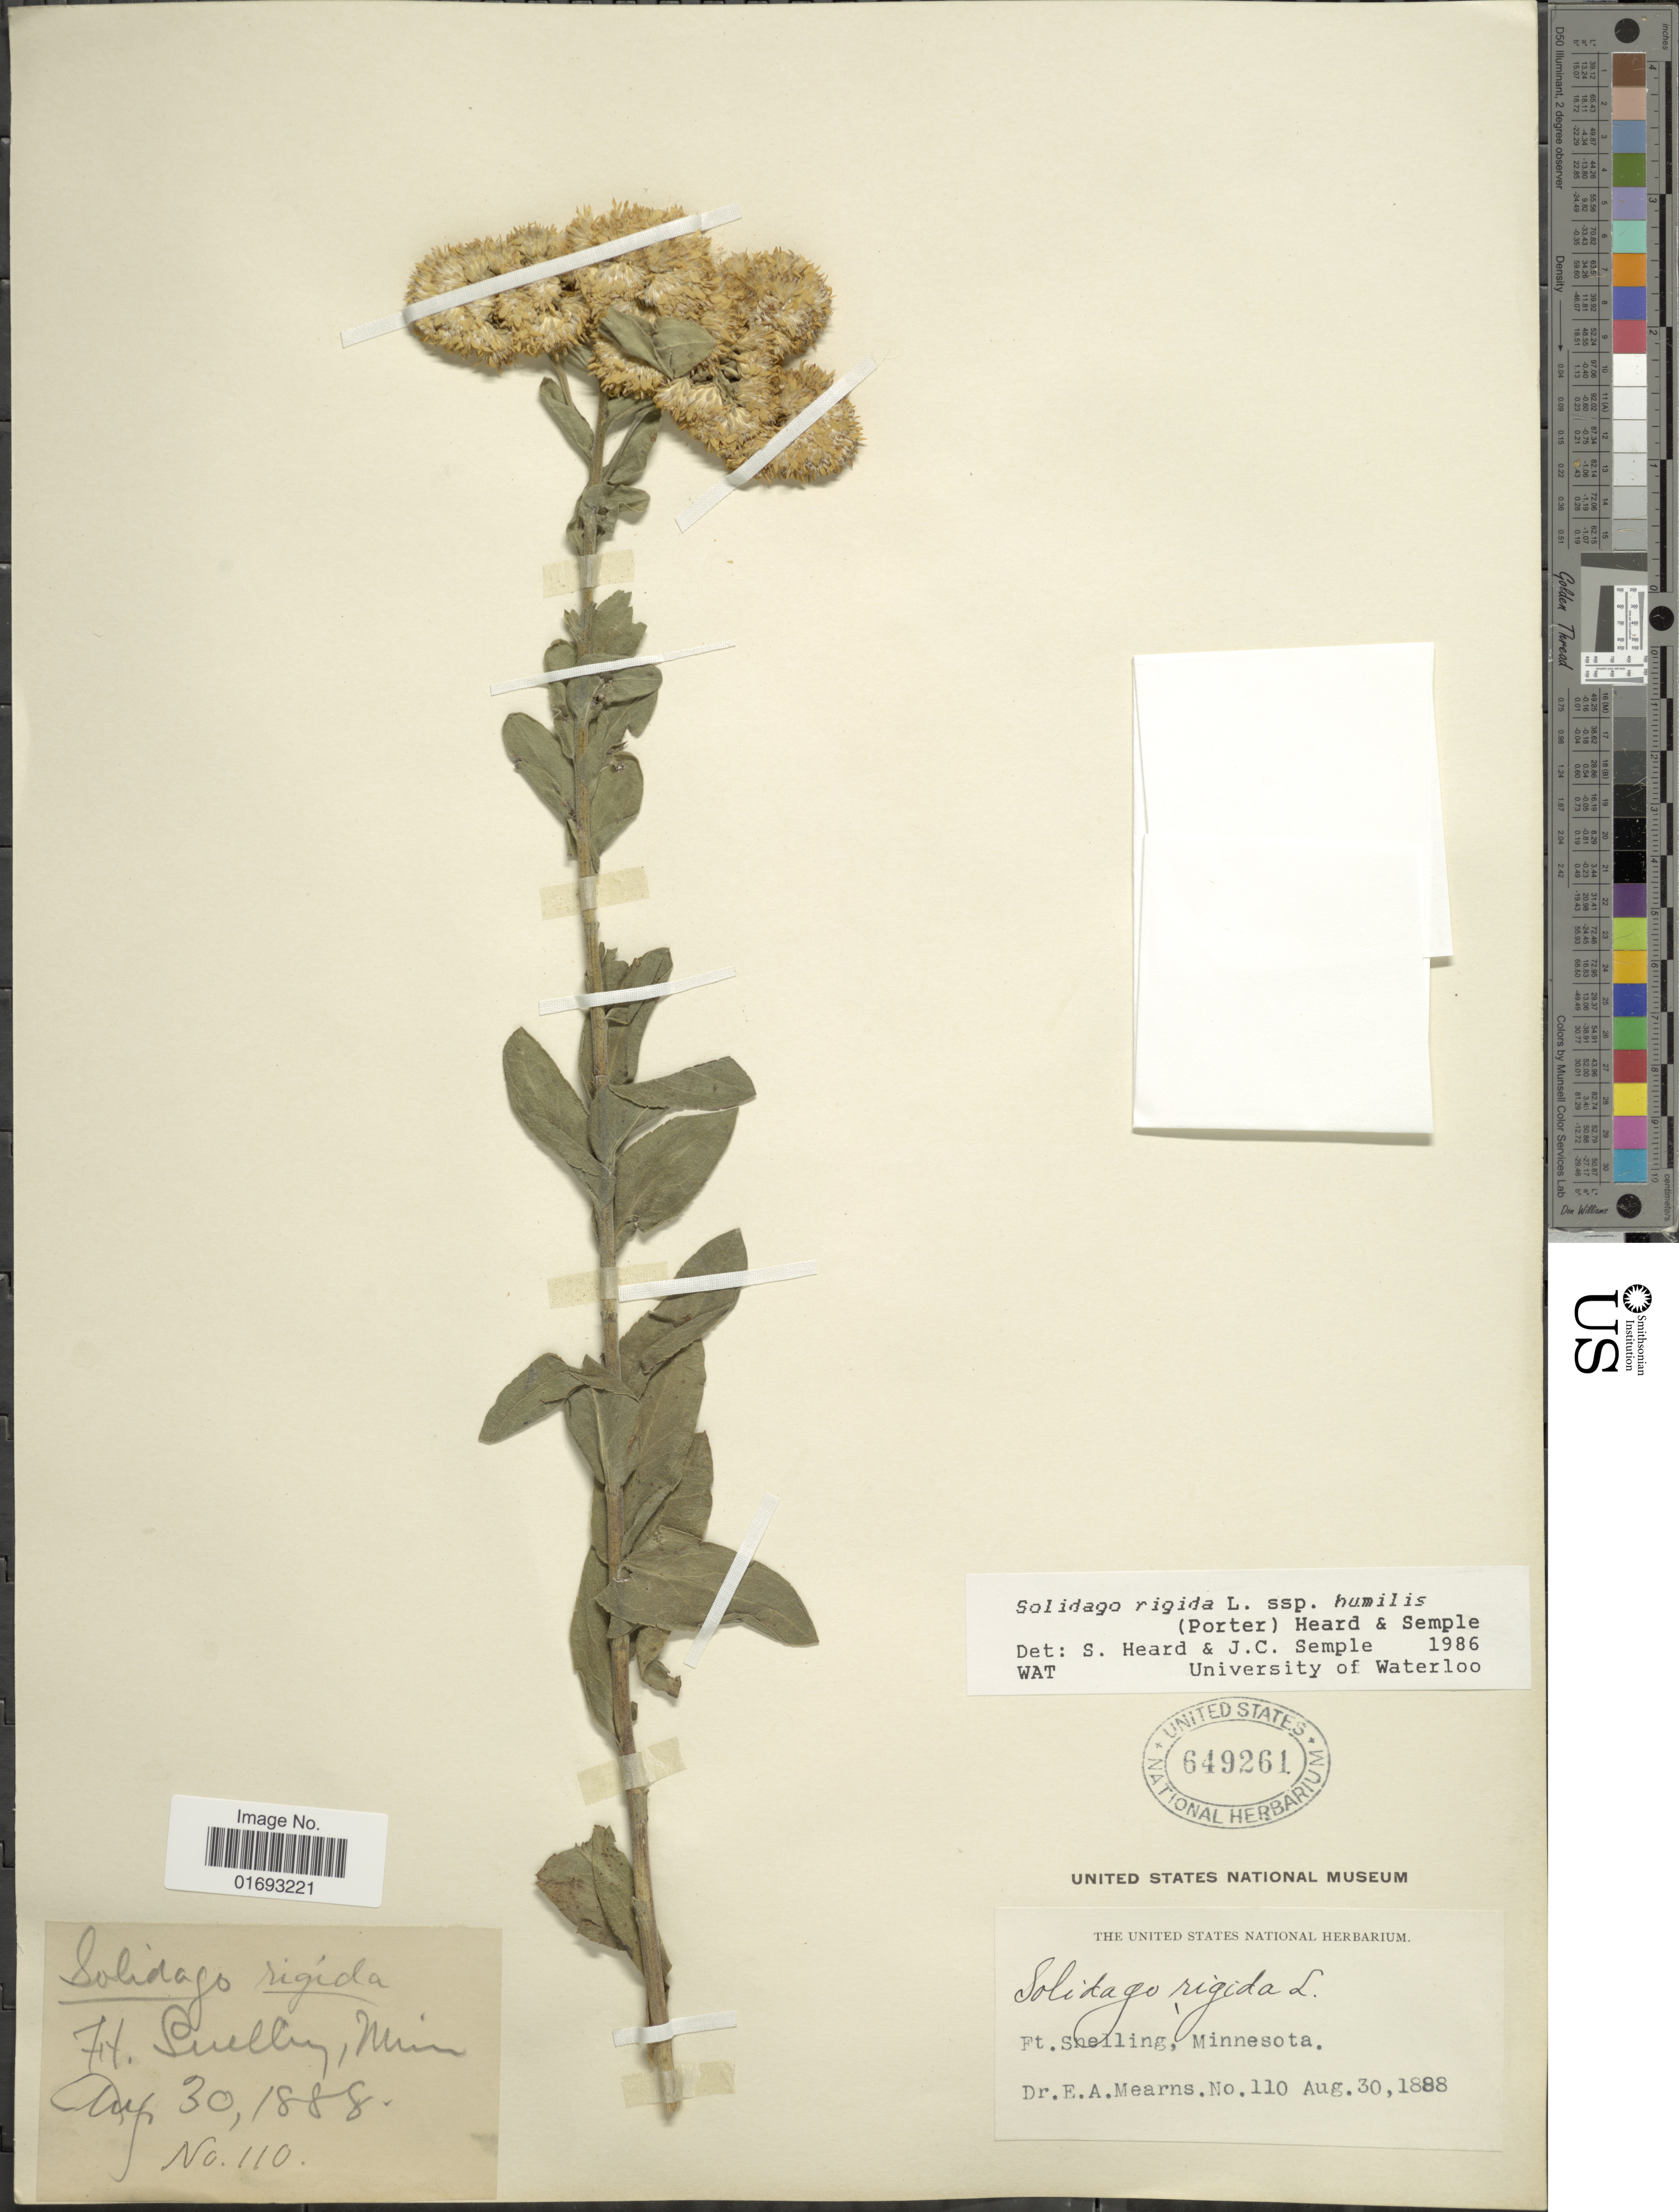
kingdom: Plantae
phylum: Tracheophyta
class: Magnoliopsida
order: Asterales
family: Asteraceae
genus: Oligoneuron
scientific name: Oligoneuron rigidum var. humile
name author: (Porter) G.L. Nesom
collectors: E. A. Mearns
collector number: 110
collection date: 1888-08-30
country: United States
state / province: Minnesota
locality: Ft. Snelling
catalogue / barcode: US 649261